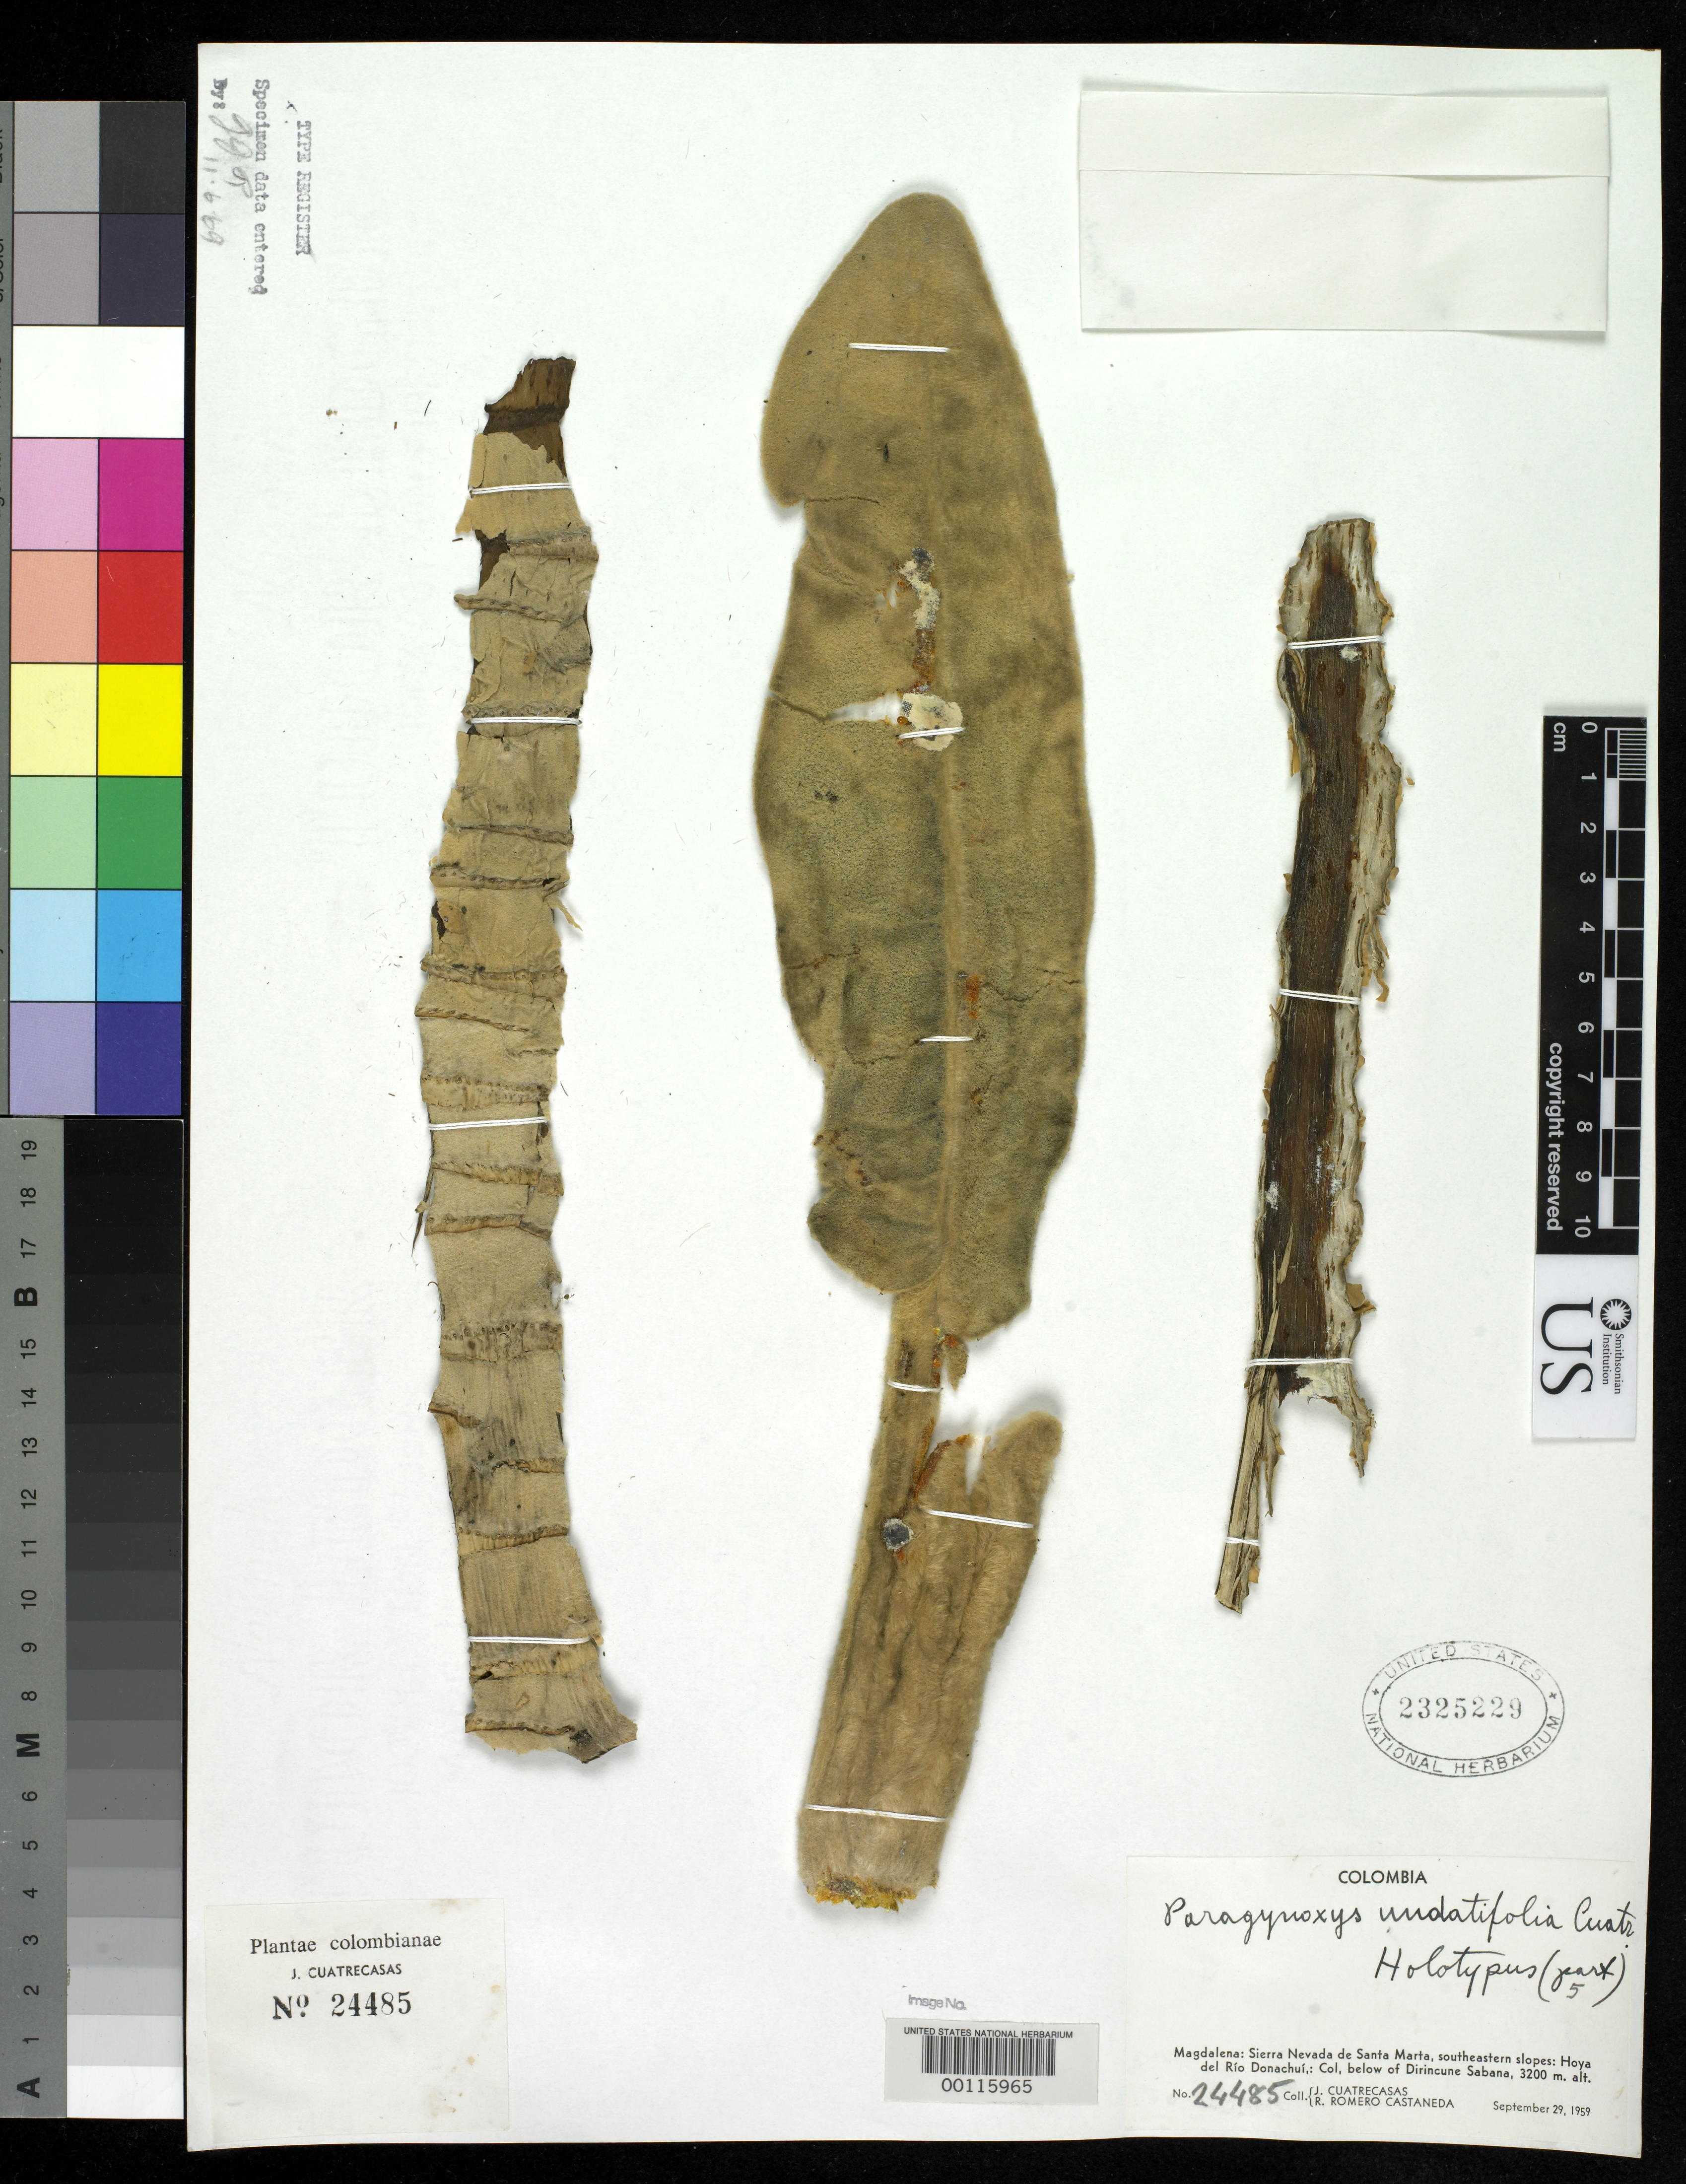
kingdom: Plantae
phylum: Tracheophyta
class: Magnoliopsida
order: Asterales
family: Asteraceae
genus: Paragynoxys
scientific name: Paragynoxys undatifolia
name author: Cuatrec.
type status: Holotype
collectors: J. Cuatrecasas & R. Romero Castañeda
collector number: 24485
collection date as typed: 29 Sep 1959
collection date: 1959-09-29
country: Colombia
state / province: Magdalena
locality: Sierra Nevada de Santa Marta, below Dirincune Sabana.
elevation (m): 3200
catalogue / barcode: US 2325229